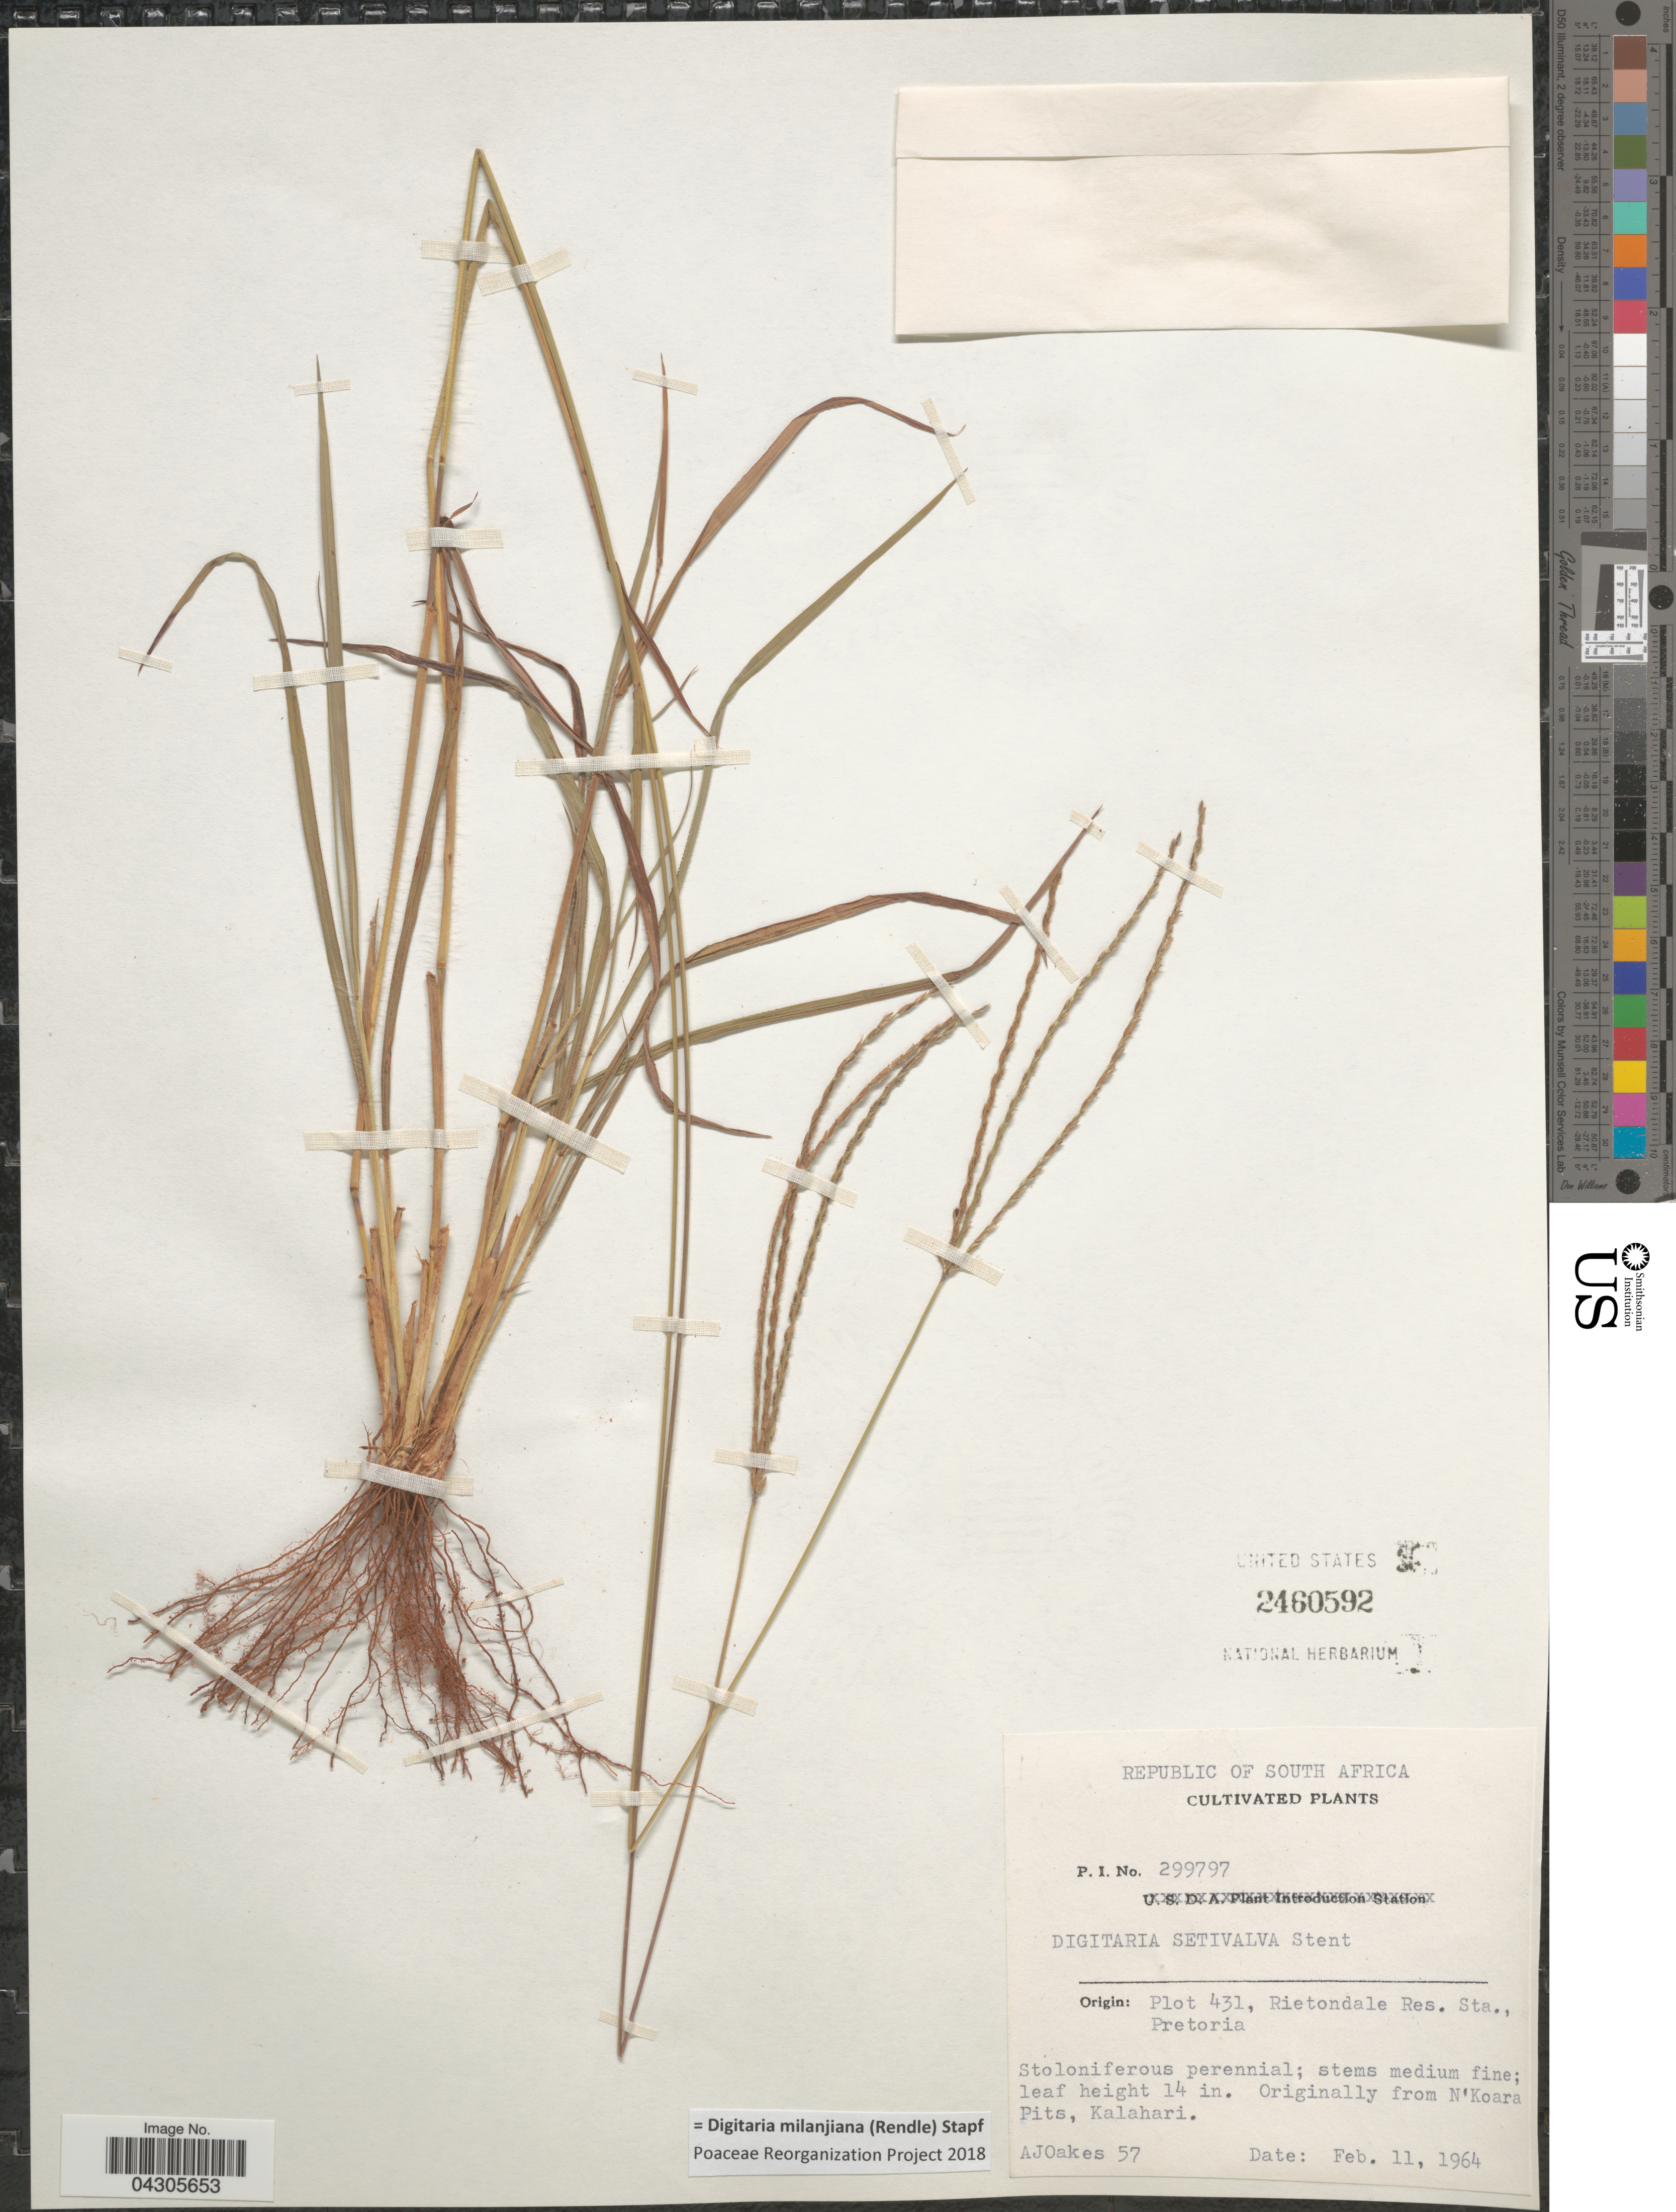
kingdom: Plantae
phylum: Tracheophyta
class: Liliopsida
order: Poales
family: Poaceae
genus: Digitaria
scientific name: Digitaria milanjiana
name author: (Rendle) Stapf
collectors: A. Oakes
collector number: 57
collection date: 1964-02-11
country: South Africa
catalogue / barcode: US 2460592